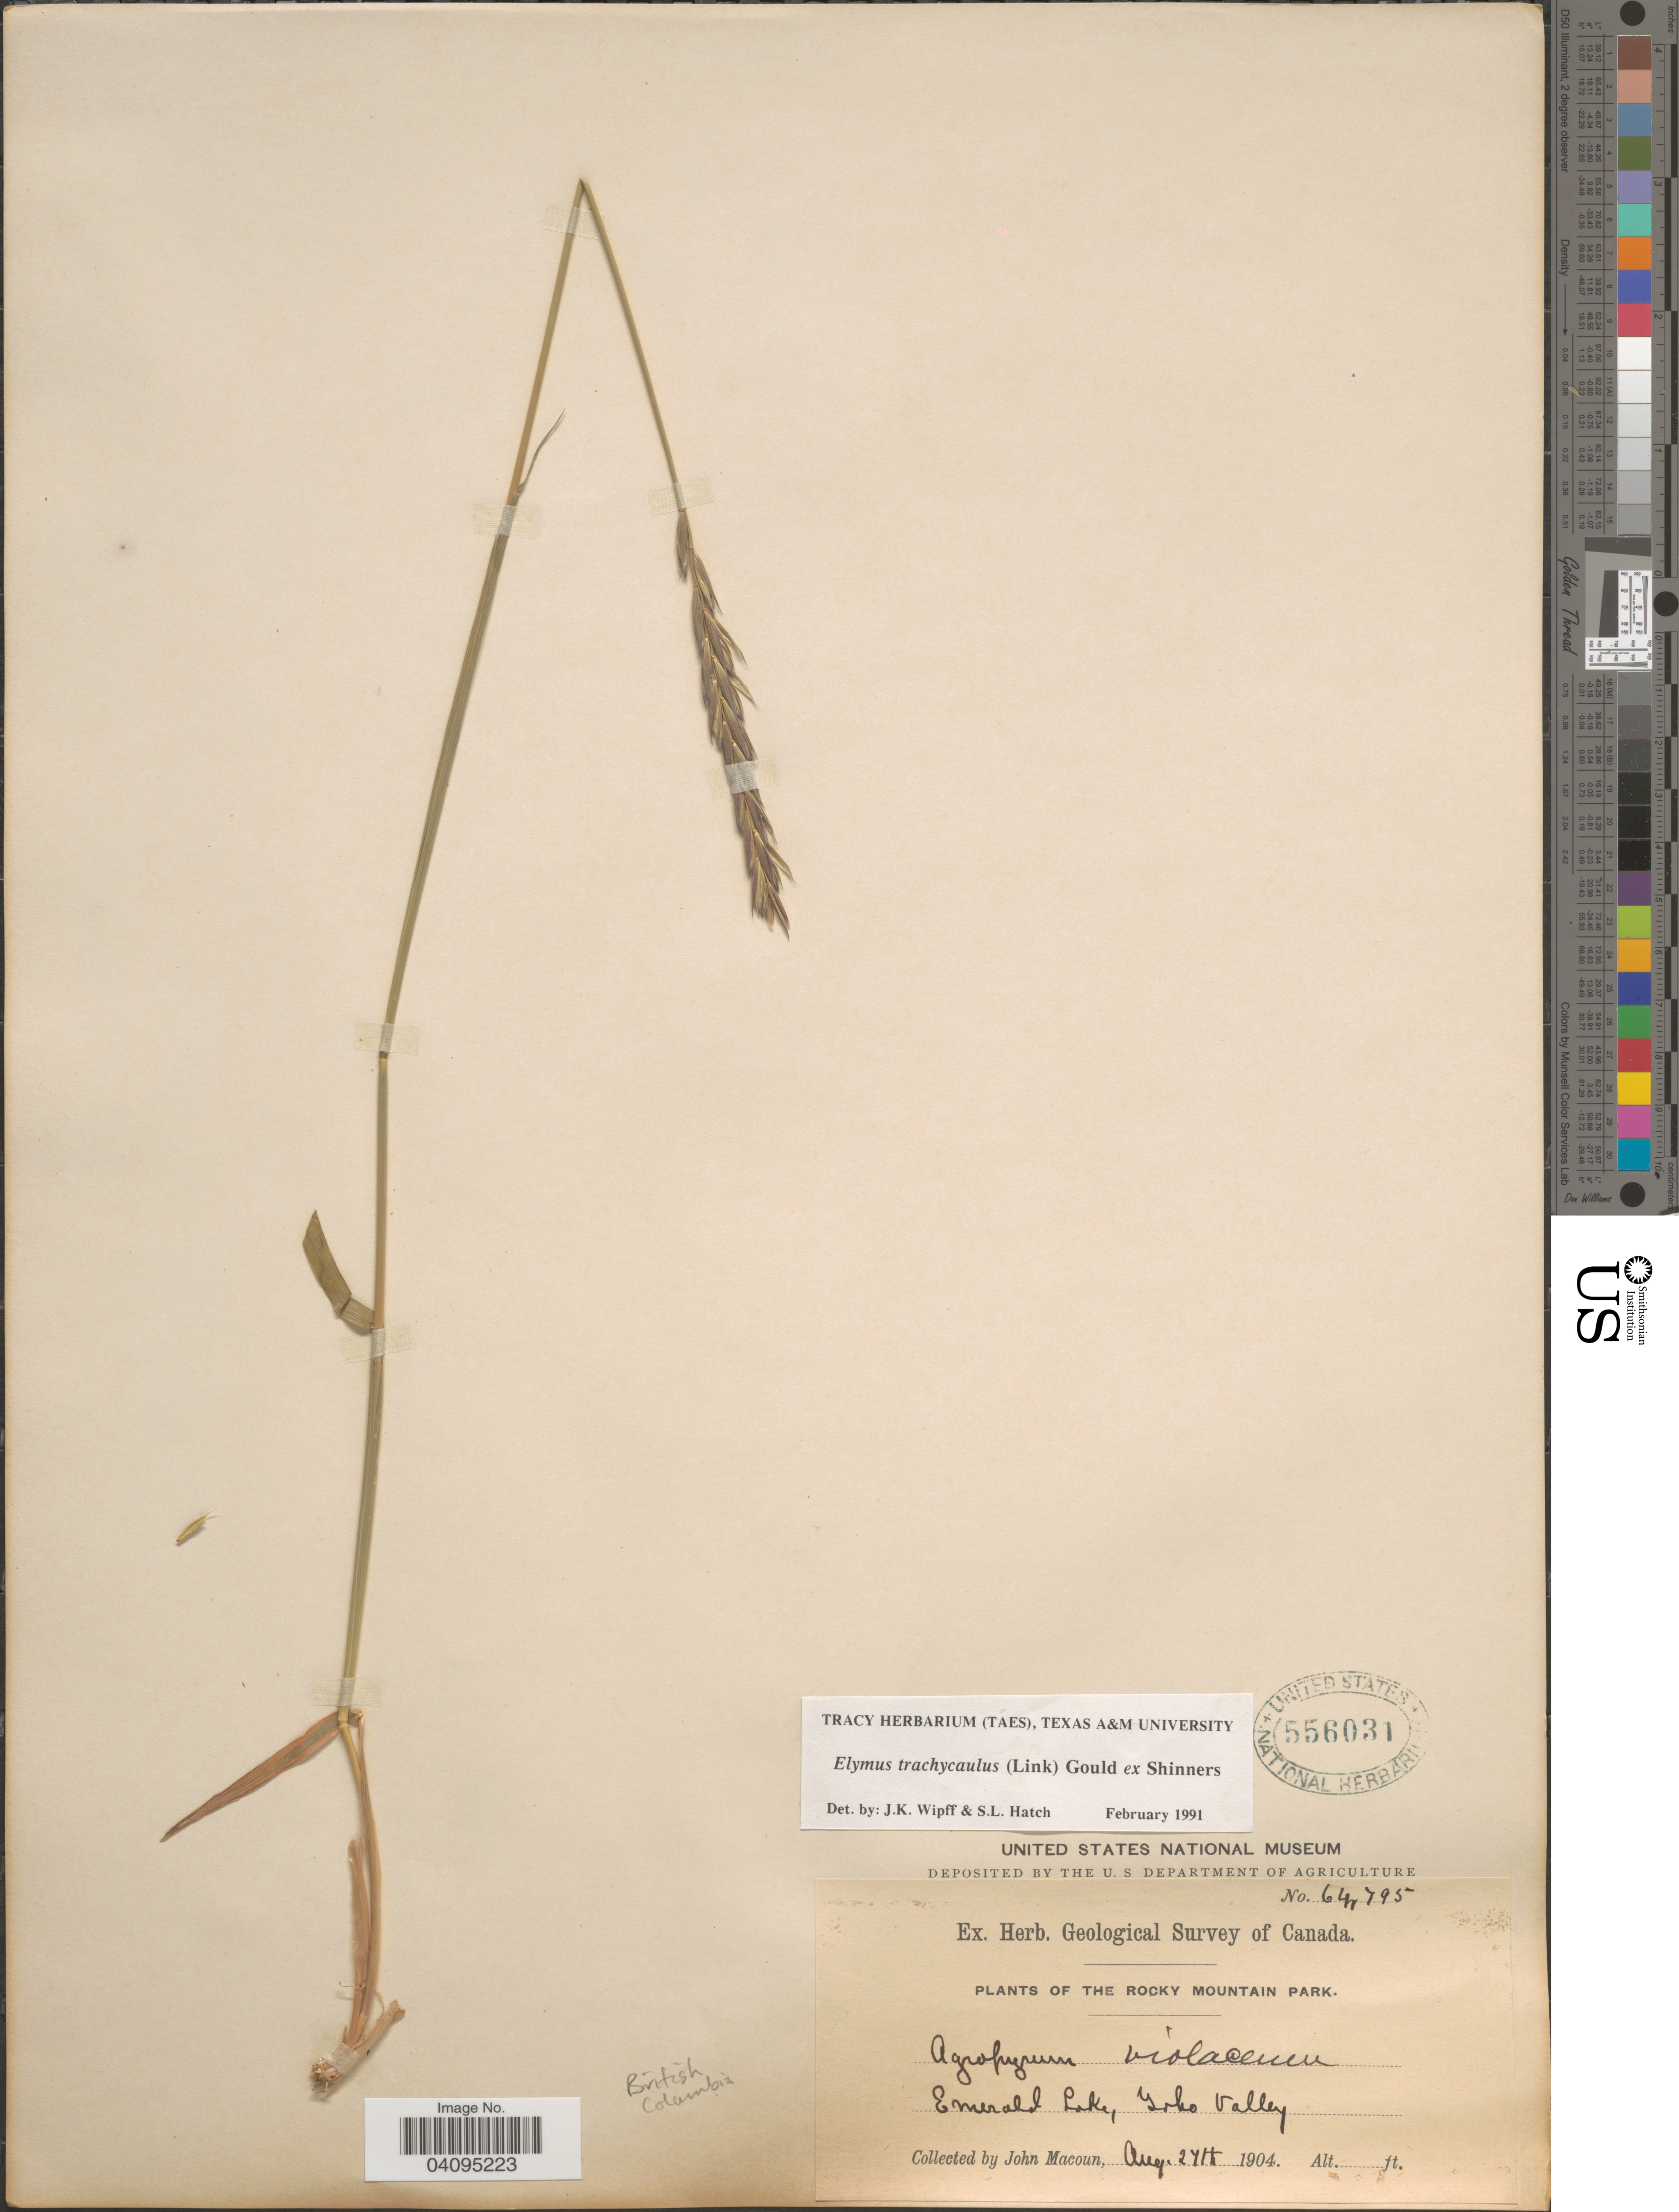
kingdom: Plantae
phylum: Tracheophyta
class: Liliopsida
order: Poales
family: Poaceae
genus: Elymus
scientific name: Elymus trachycaulus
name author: (Link) Gould ex Shinners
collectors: J. Macoun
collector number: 64795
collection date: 1904-08-27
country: Canada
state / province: British Columbia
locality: Geological Survey of Canada. The Rocky Mountain Park. Emerald Lake, Yoho Valley.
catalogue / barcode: US 556031